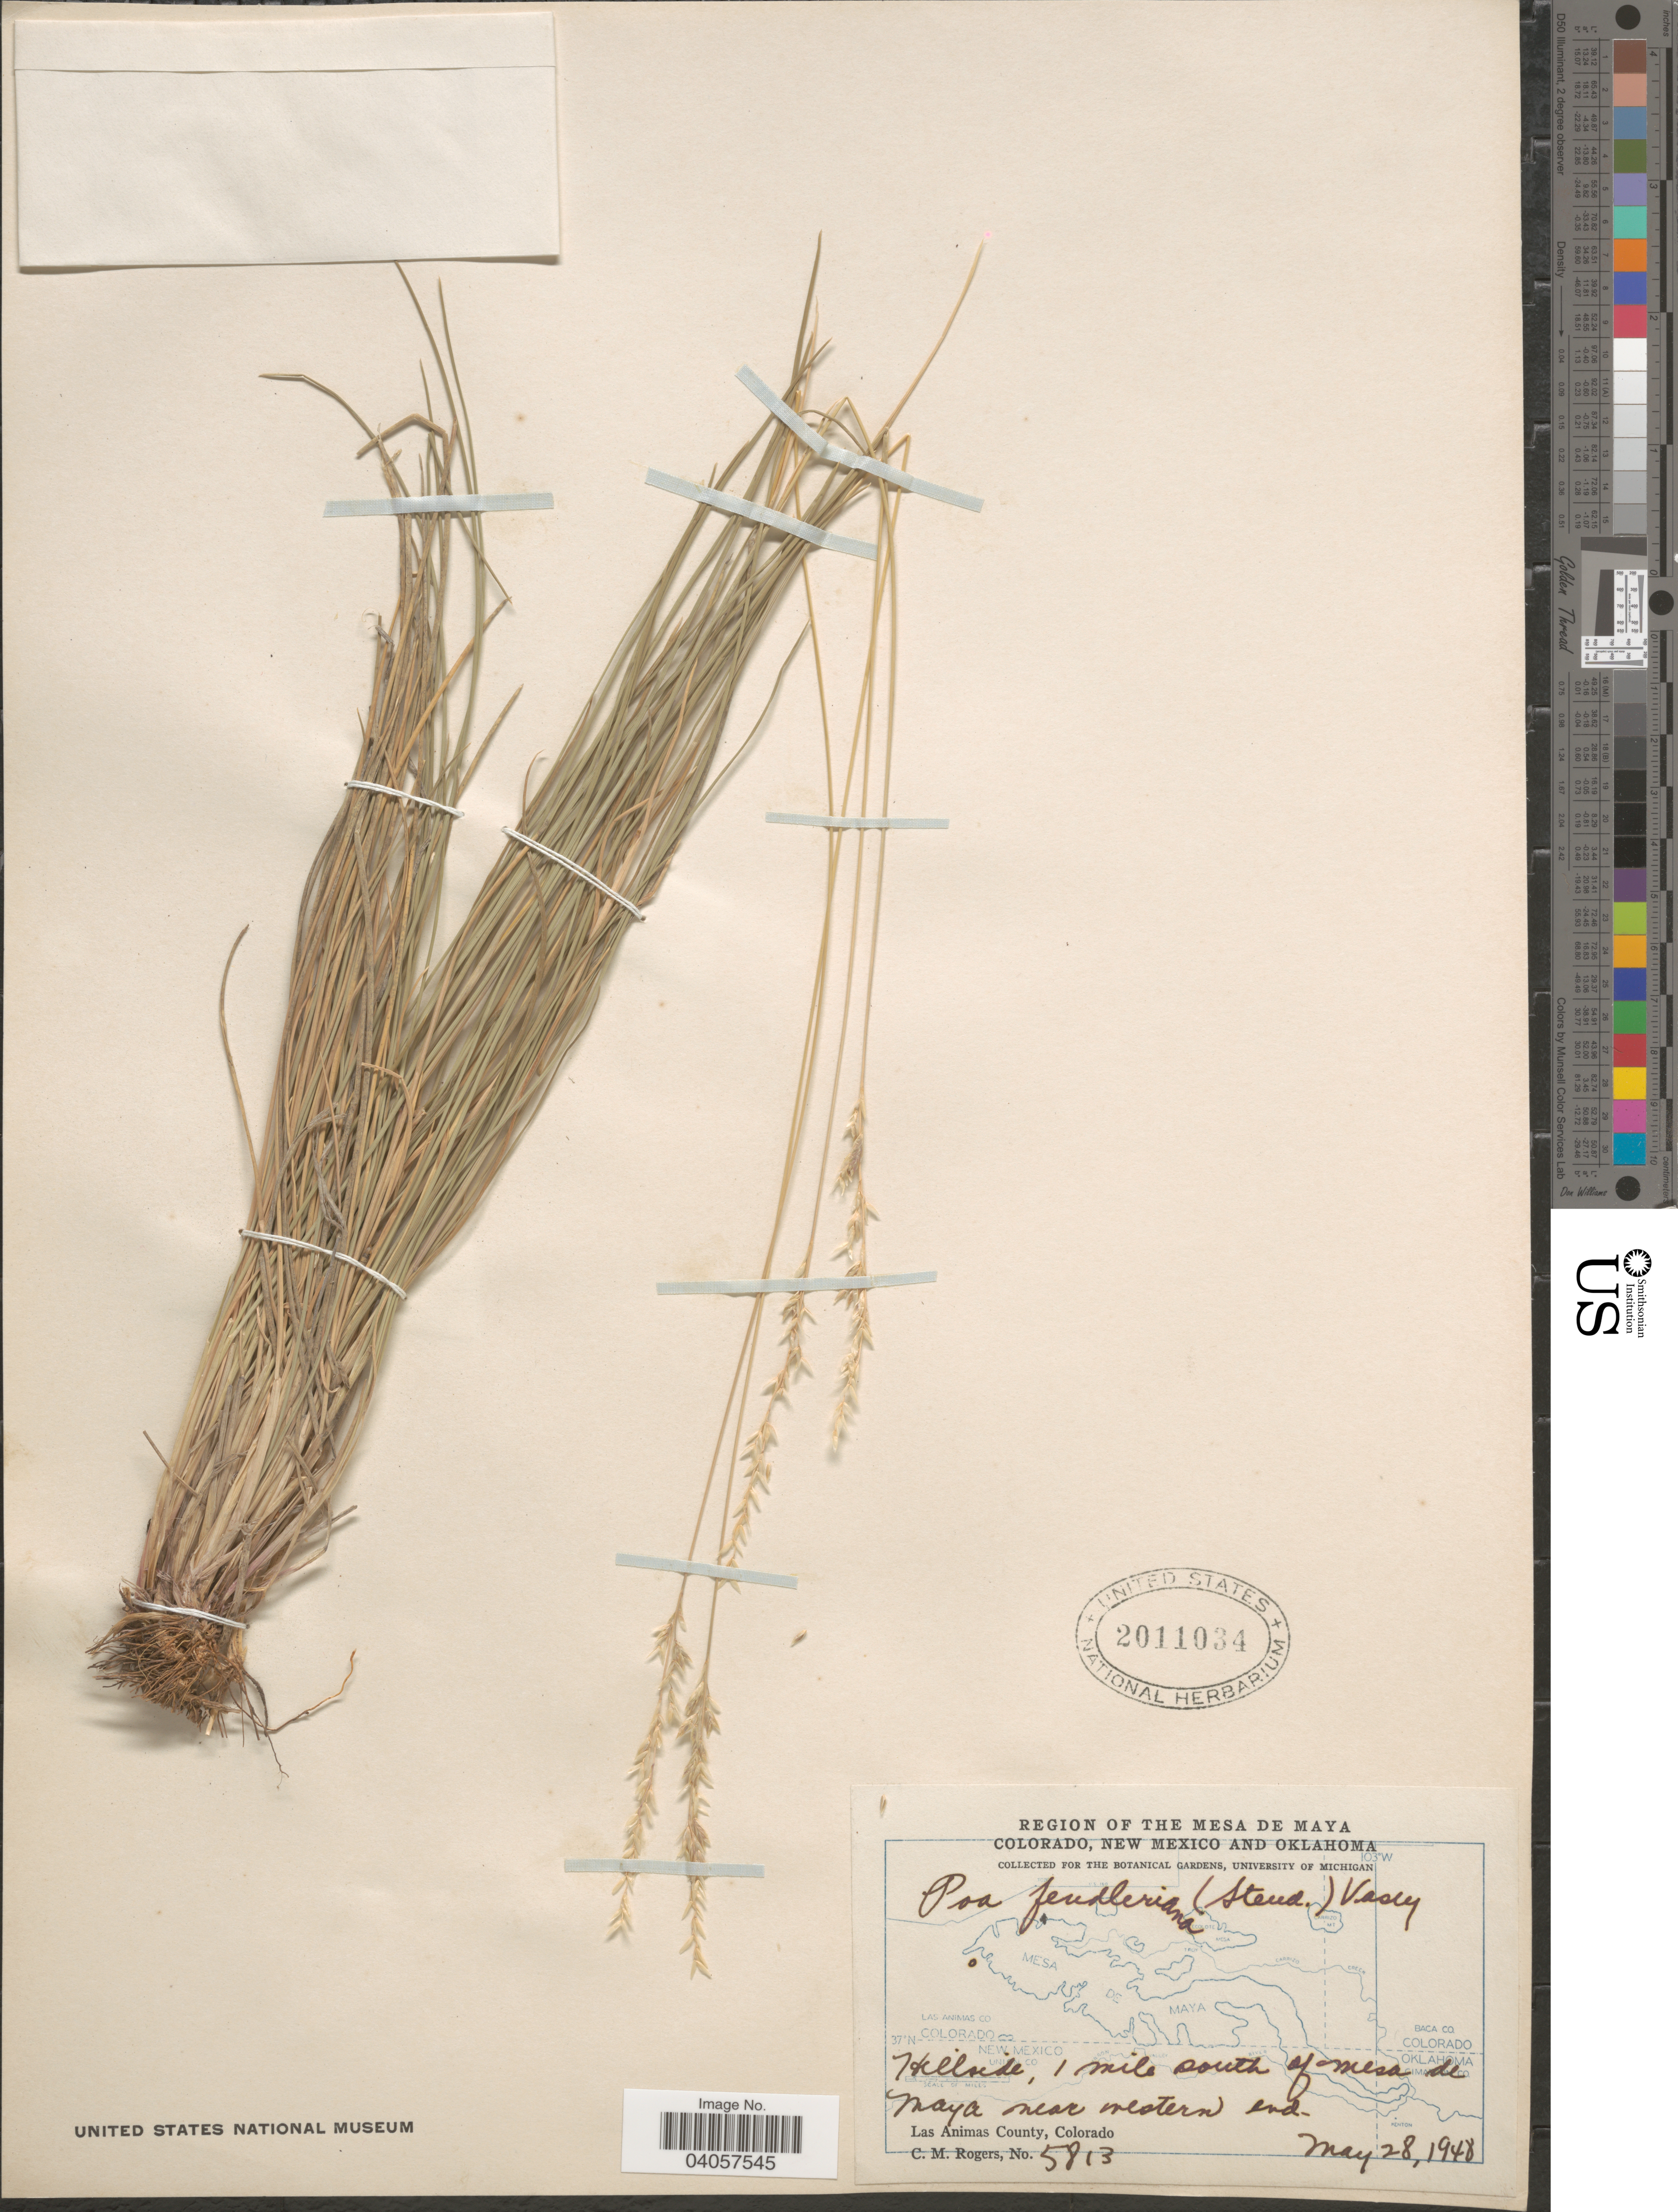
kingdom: Plantae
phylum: Tracheophyta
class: Liliopsida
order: Poales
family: Poaceae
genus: Poa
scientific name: Poa fendleriana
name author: (Steud.) Vasey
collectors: C. M. Rogers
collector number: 5813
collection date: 1948-05-28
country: United States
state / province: Colorado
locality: Region of the Mesa de Maya. Hillside, 1 mile south of Mesa de Maya near western end. Las Animas County.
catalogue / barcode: US 2011034